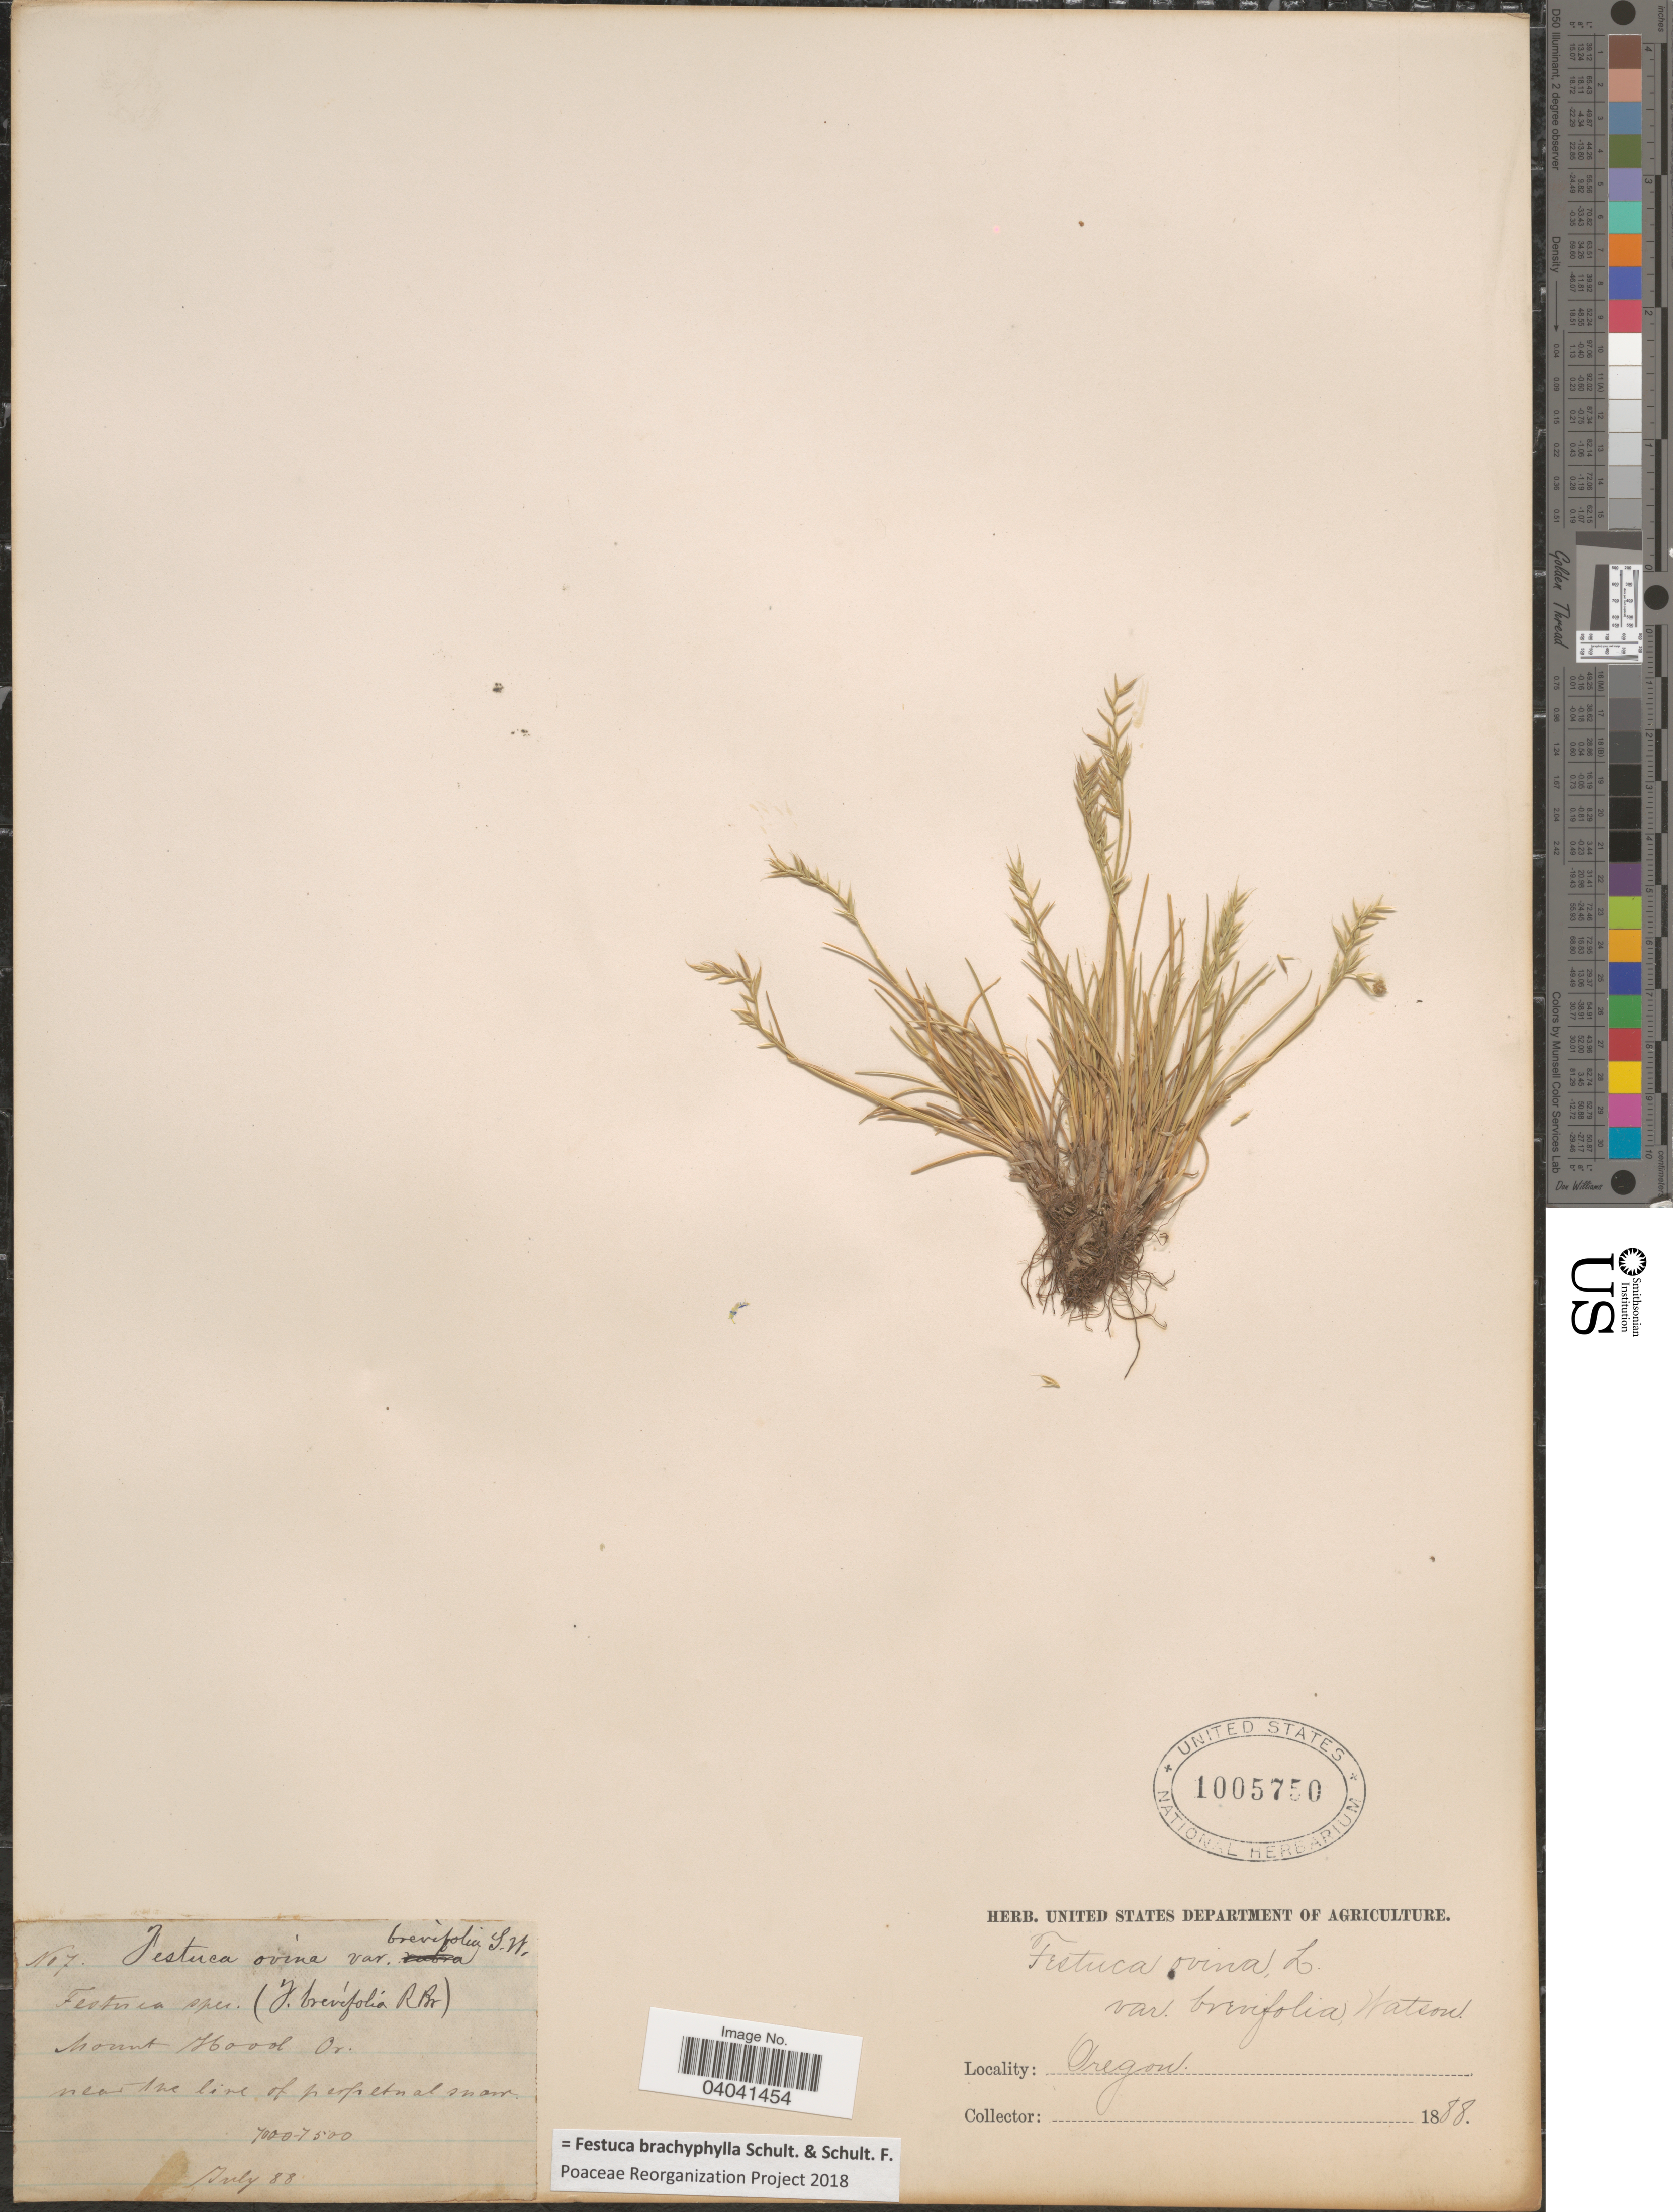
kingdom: Plantae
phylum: Tracheophyta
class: Liliopsida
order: Poales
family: Poaceae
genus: Festuca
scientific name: Festuca brachyphylla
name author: Schult. & Schult. f.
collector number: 7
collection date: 1888-07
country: United States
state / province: Oregon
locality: Mount Hood. Near the line of perpetual snow.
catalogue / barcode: US 1005750